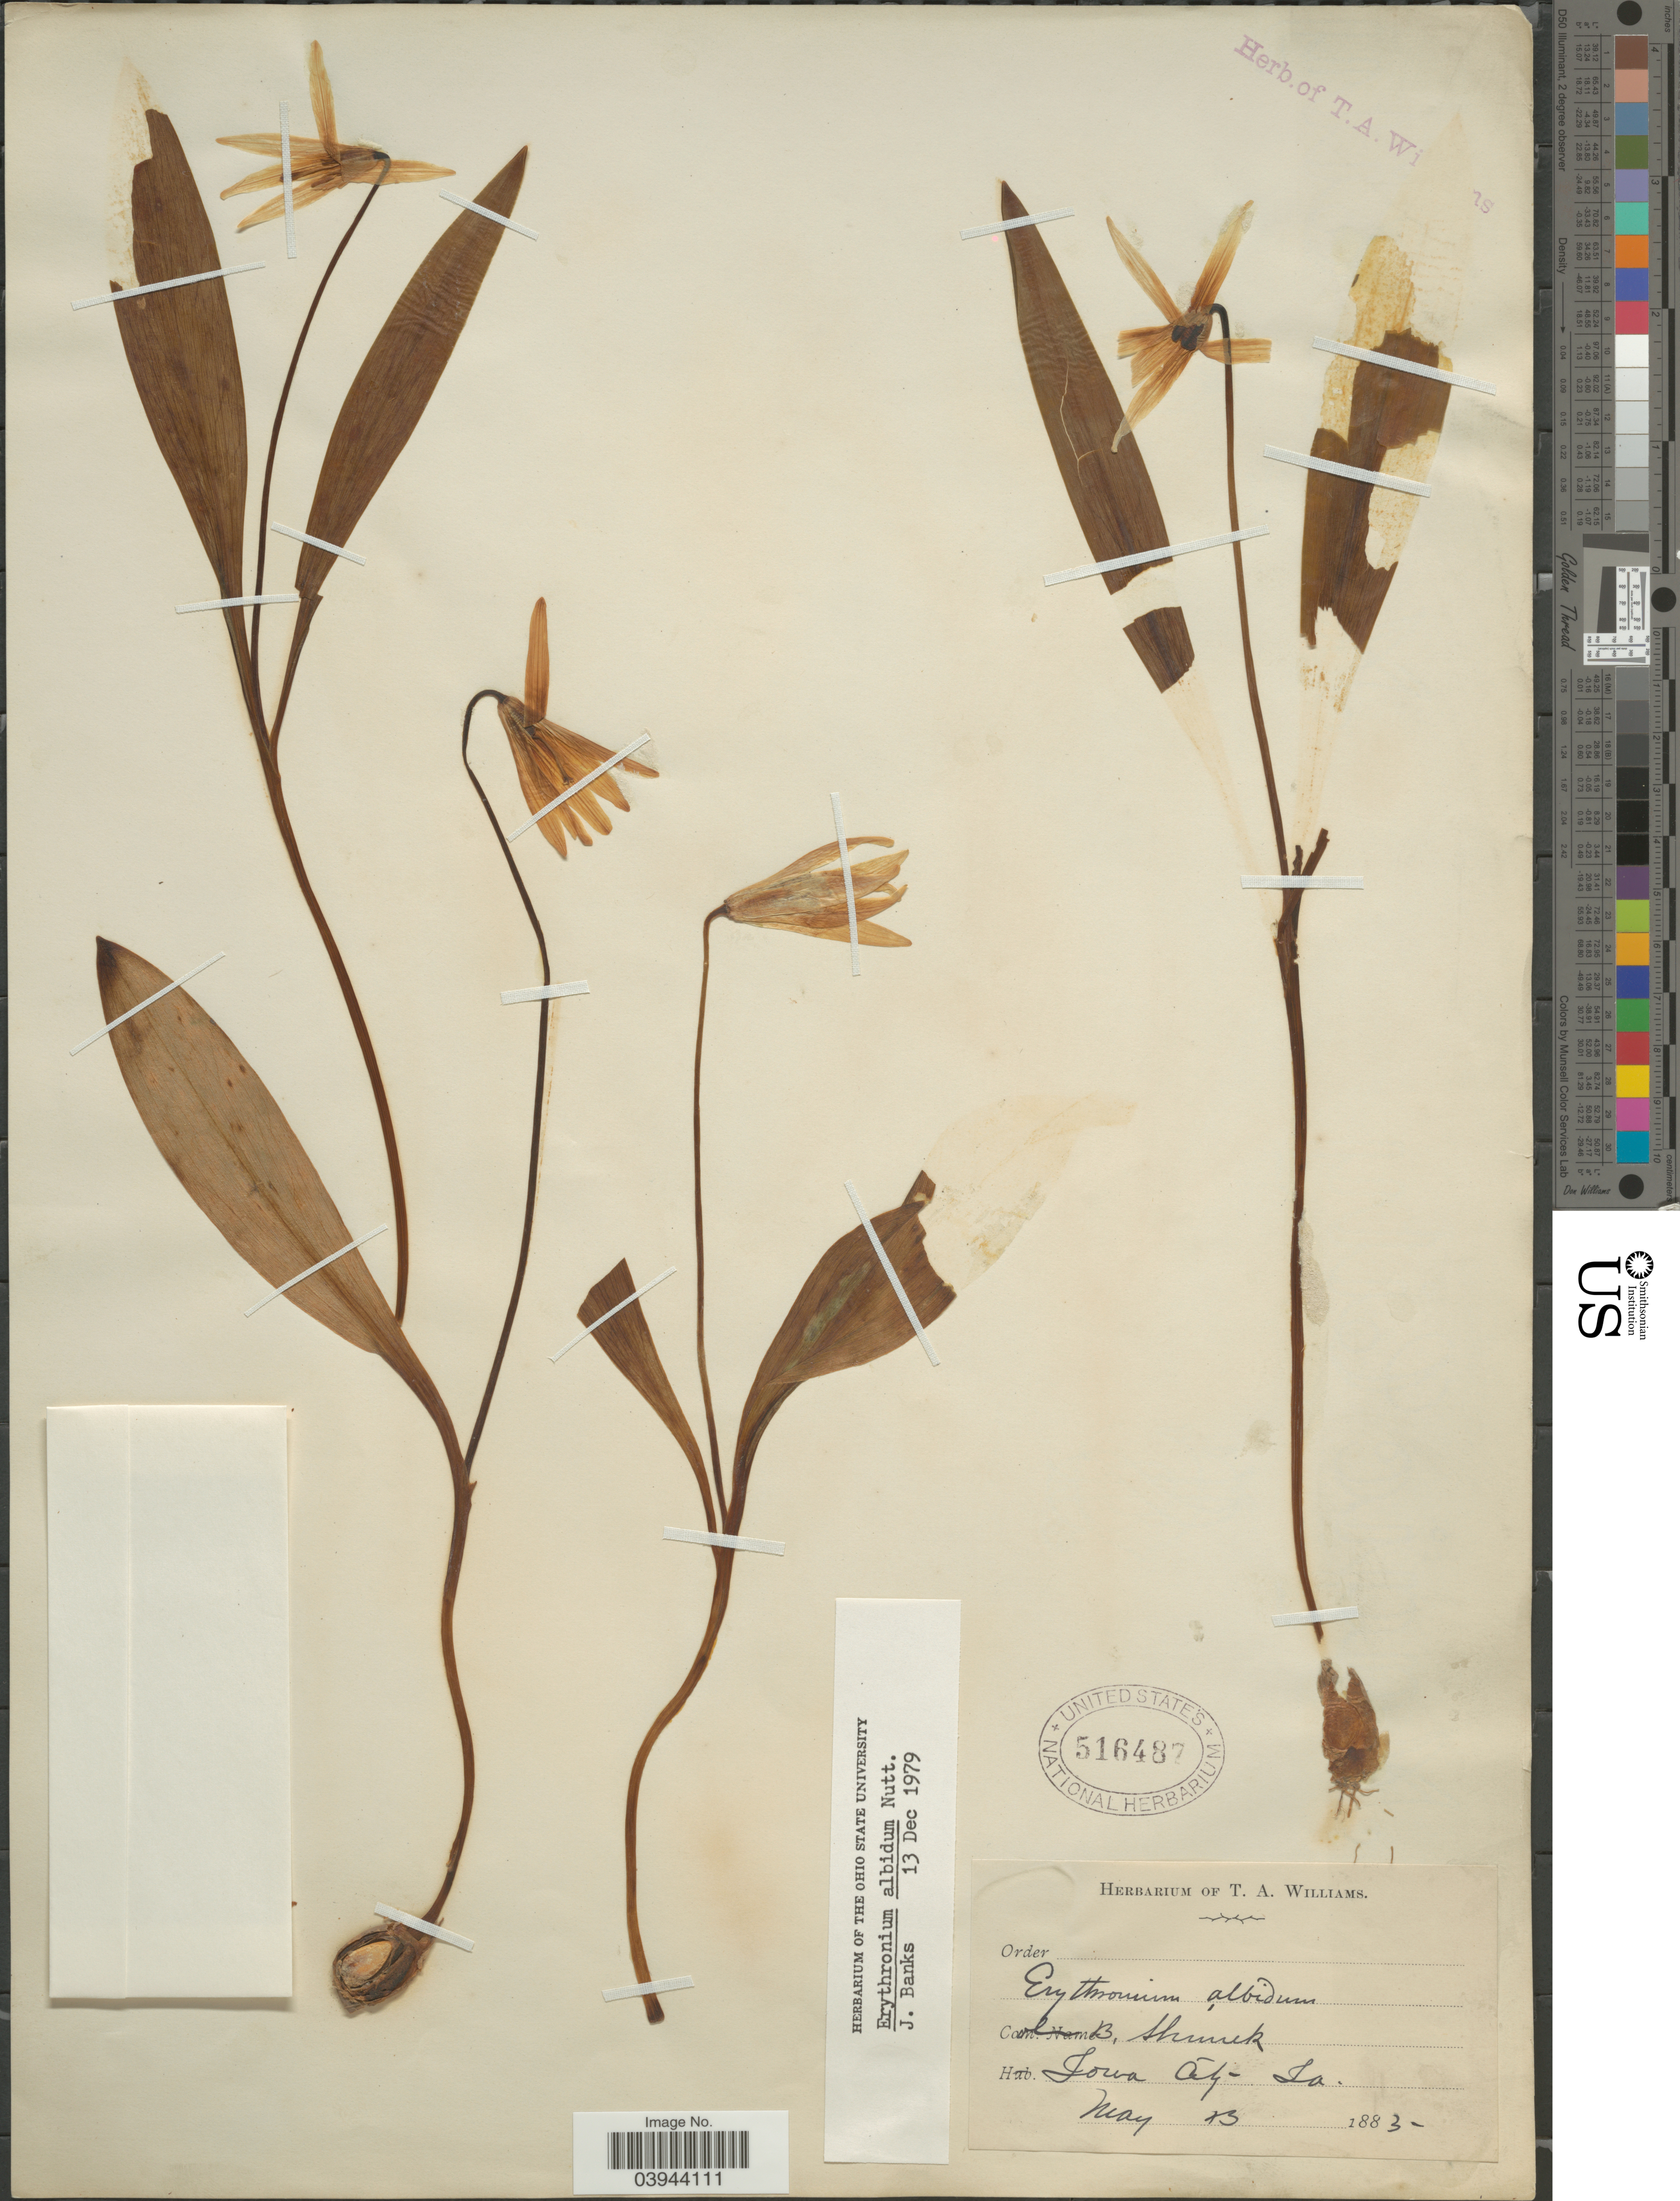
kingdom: Plantae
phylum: Tracheophyta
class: Liliopsida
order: Liliales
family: Liliaceae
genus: Erythronium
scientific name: Erythronium albidum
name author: Nutt.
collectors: ex herb. Thos. A. Williams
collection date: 1885-05-13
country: United States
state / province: Iowa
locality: Iowa City.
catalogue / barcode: US 516487